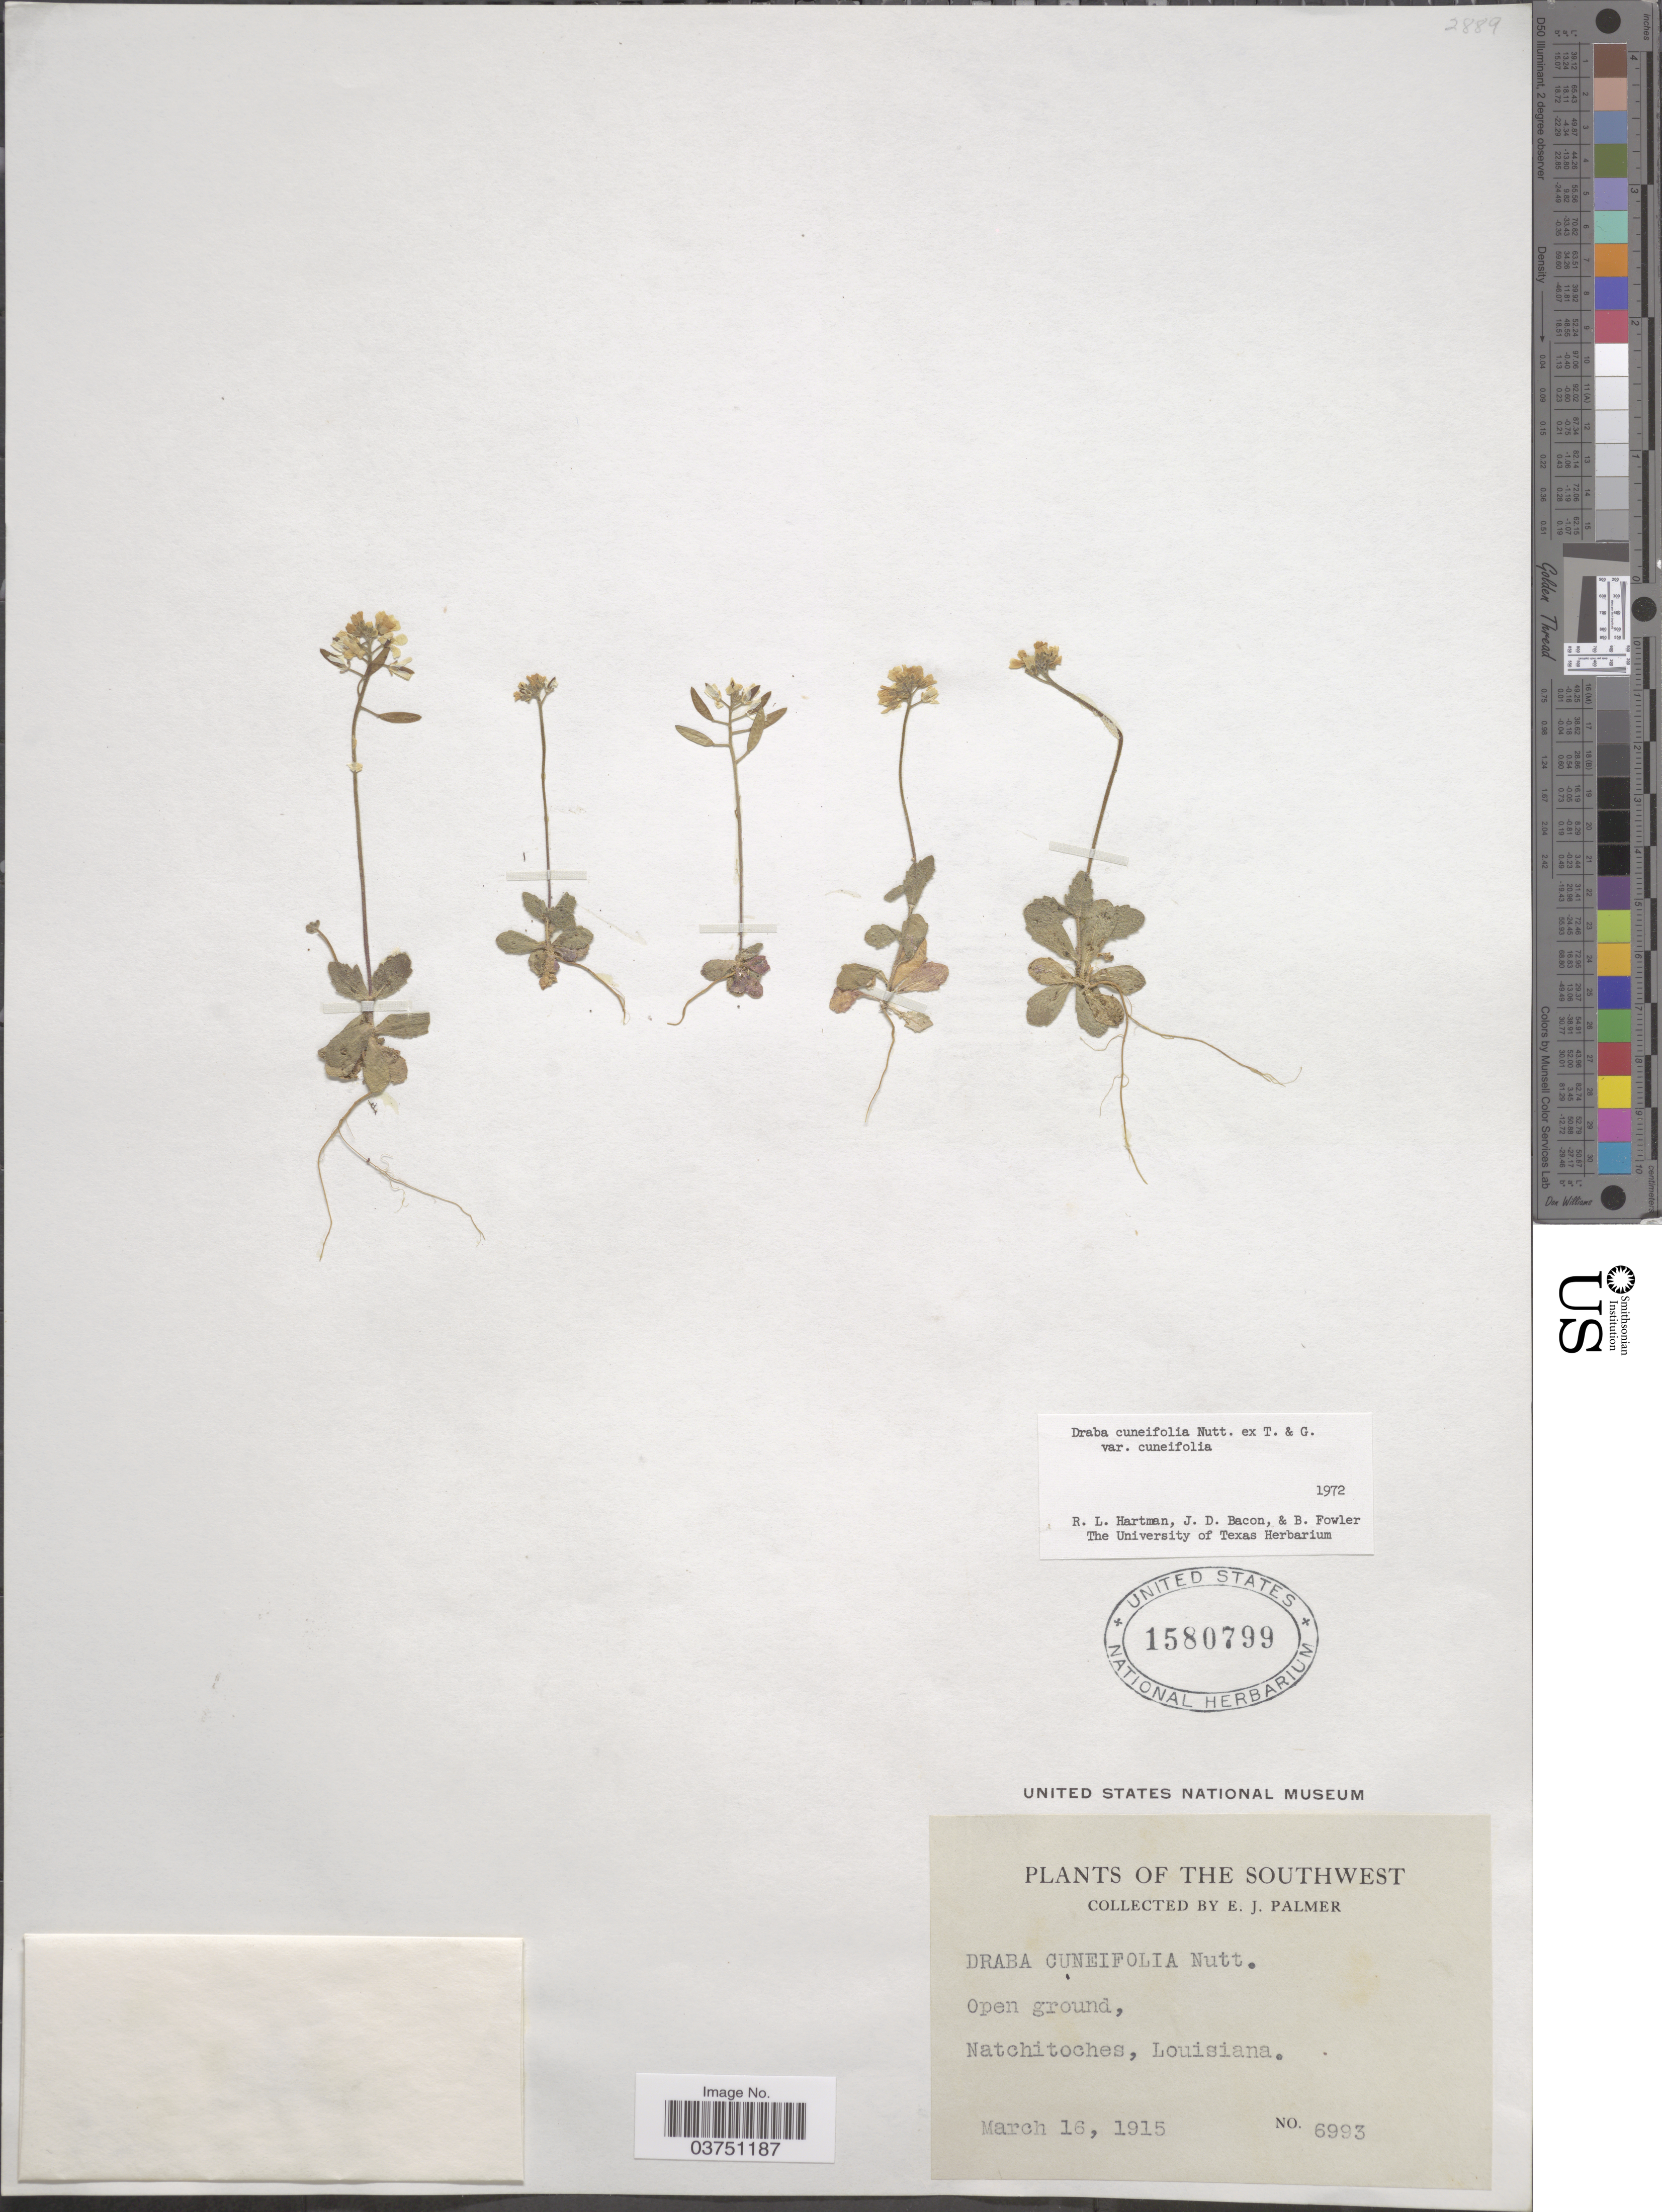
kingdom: Plantae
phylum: Tracheophyta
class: Magnoliopsida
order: Brassicales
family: Brassicaceae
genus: Draba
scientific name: Draba cuneifolia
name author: Nutt.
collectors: E. J. Palmer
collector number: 6993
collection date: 1915-03-16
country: United States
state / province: Louisiana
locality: The Southwest; Natchitoches.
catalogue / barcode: US 1580799